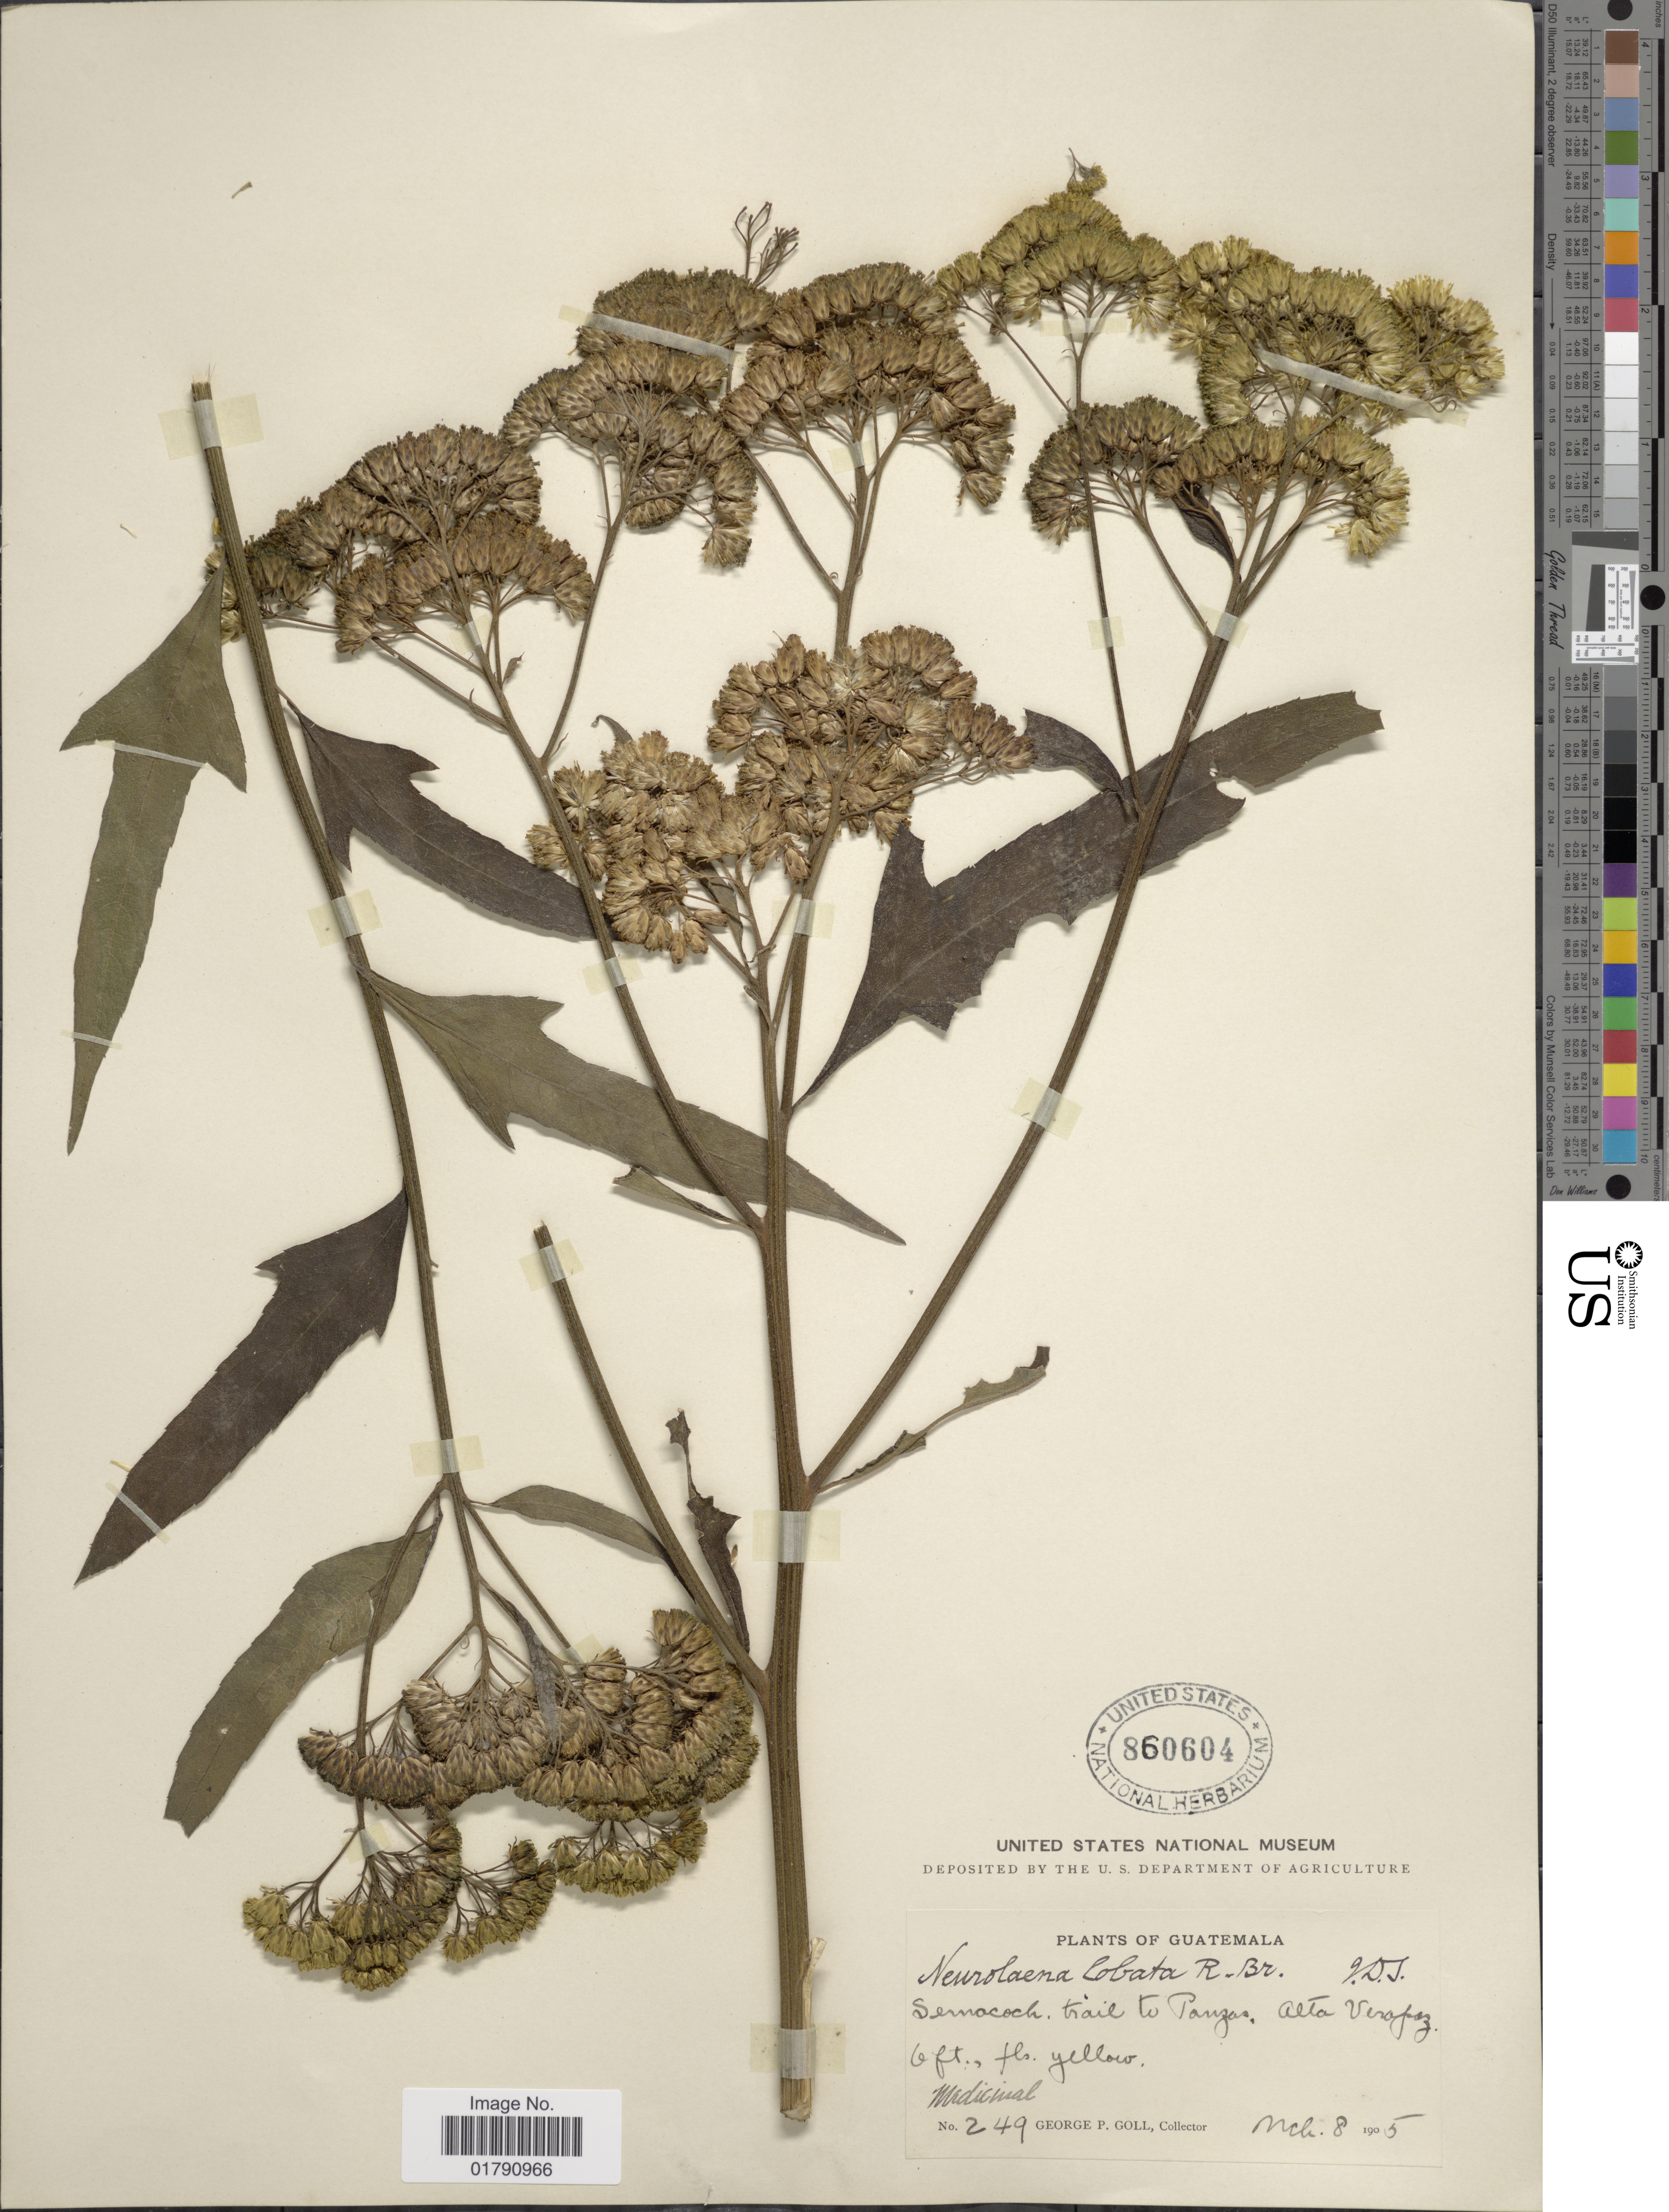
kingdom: Plantae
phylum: Tracheophyta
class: Magnoliopsida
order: Asterales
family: Asteraceae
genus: Neurolaena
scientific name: Neurolaena lobata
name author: (L.) R. Br. ex Cass.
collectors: G. P. Goll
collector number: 249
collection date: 1905-03-08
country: Guatemala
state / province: Alta Verapaz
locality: Semacoch trail to Panzas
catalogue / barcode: US 860604